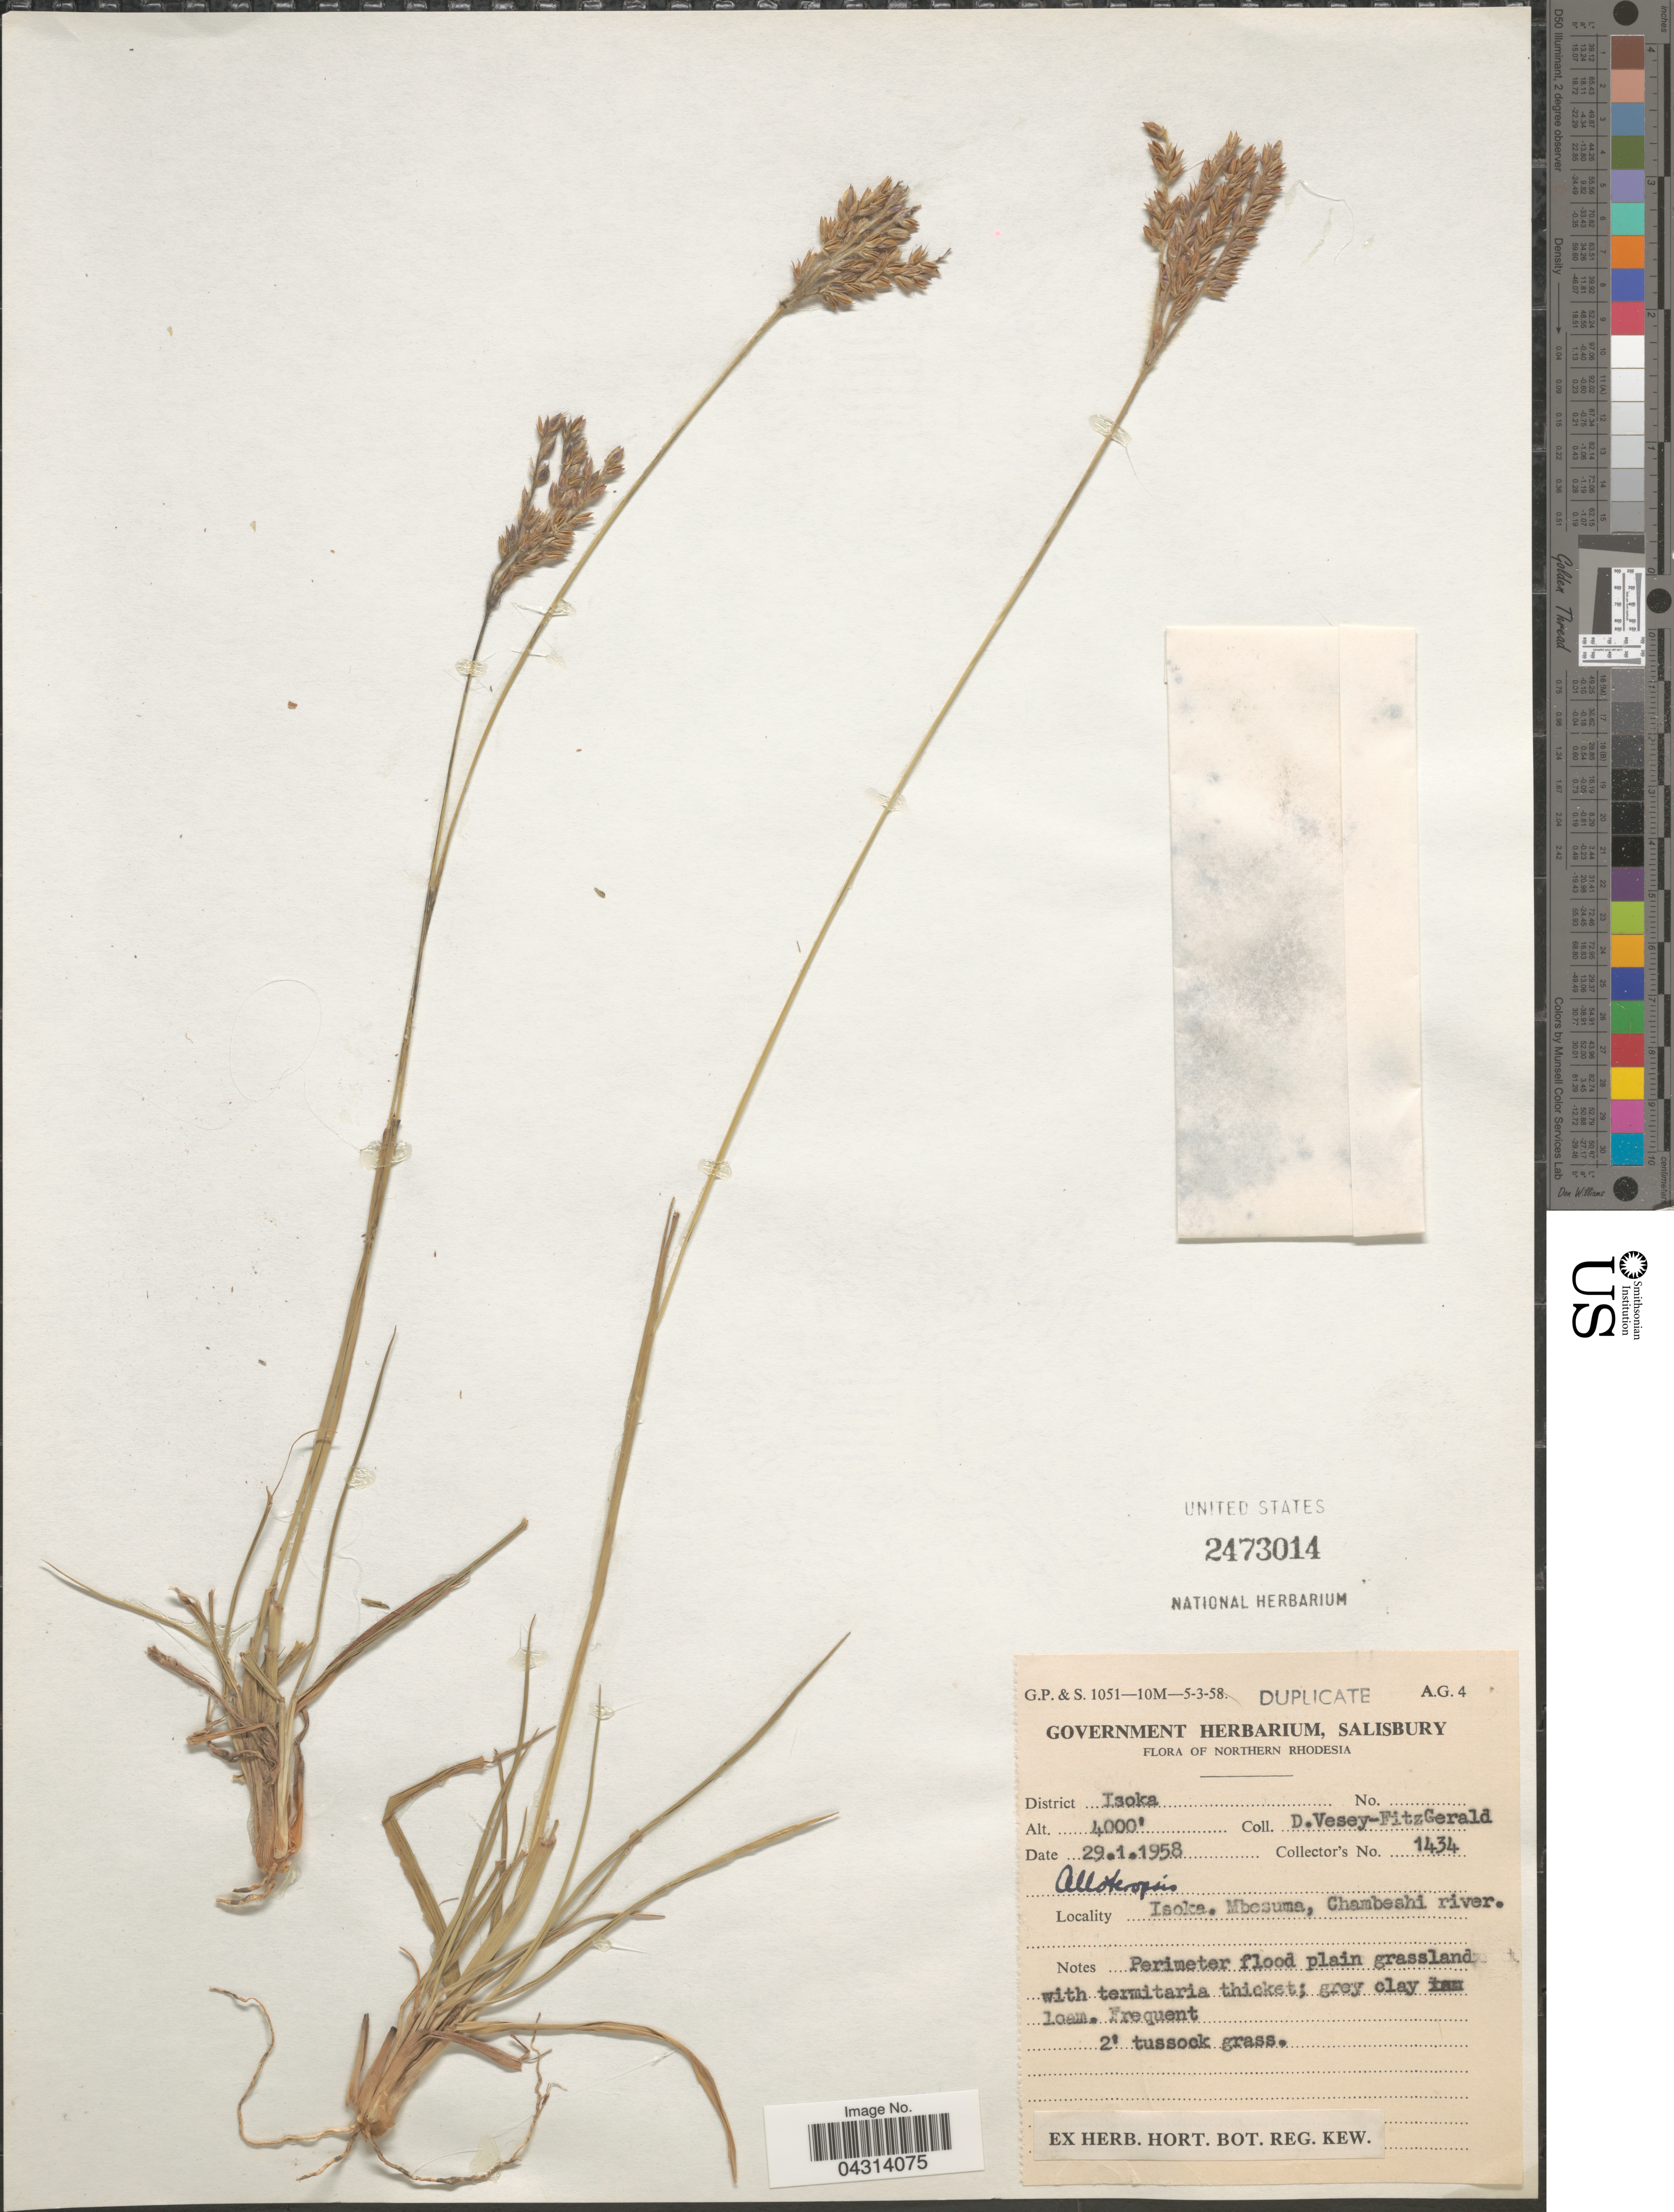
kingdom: Plantae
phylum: Tracheophyta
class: Liliopsida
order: Poales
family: Poaceae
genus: Alloteropsis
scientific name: Alloteropsis sp.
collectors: D. Vesey-Fitzgerald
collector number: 1434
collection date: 1958-01-29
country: Zambia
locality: Northern Rhodesia. District Isoka. Isoka. Mbesuma, Chambeshi river.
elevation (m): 1219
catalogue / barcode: US 2473014